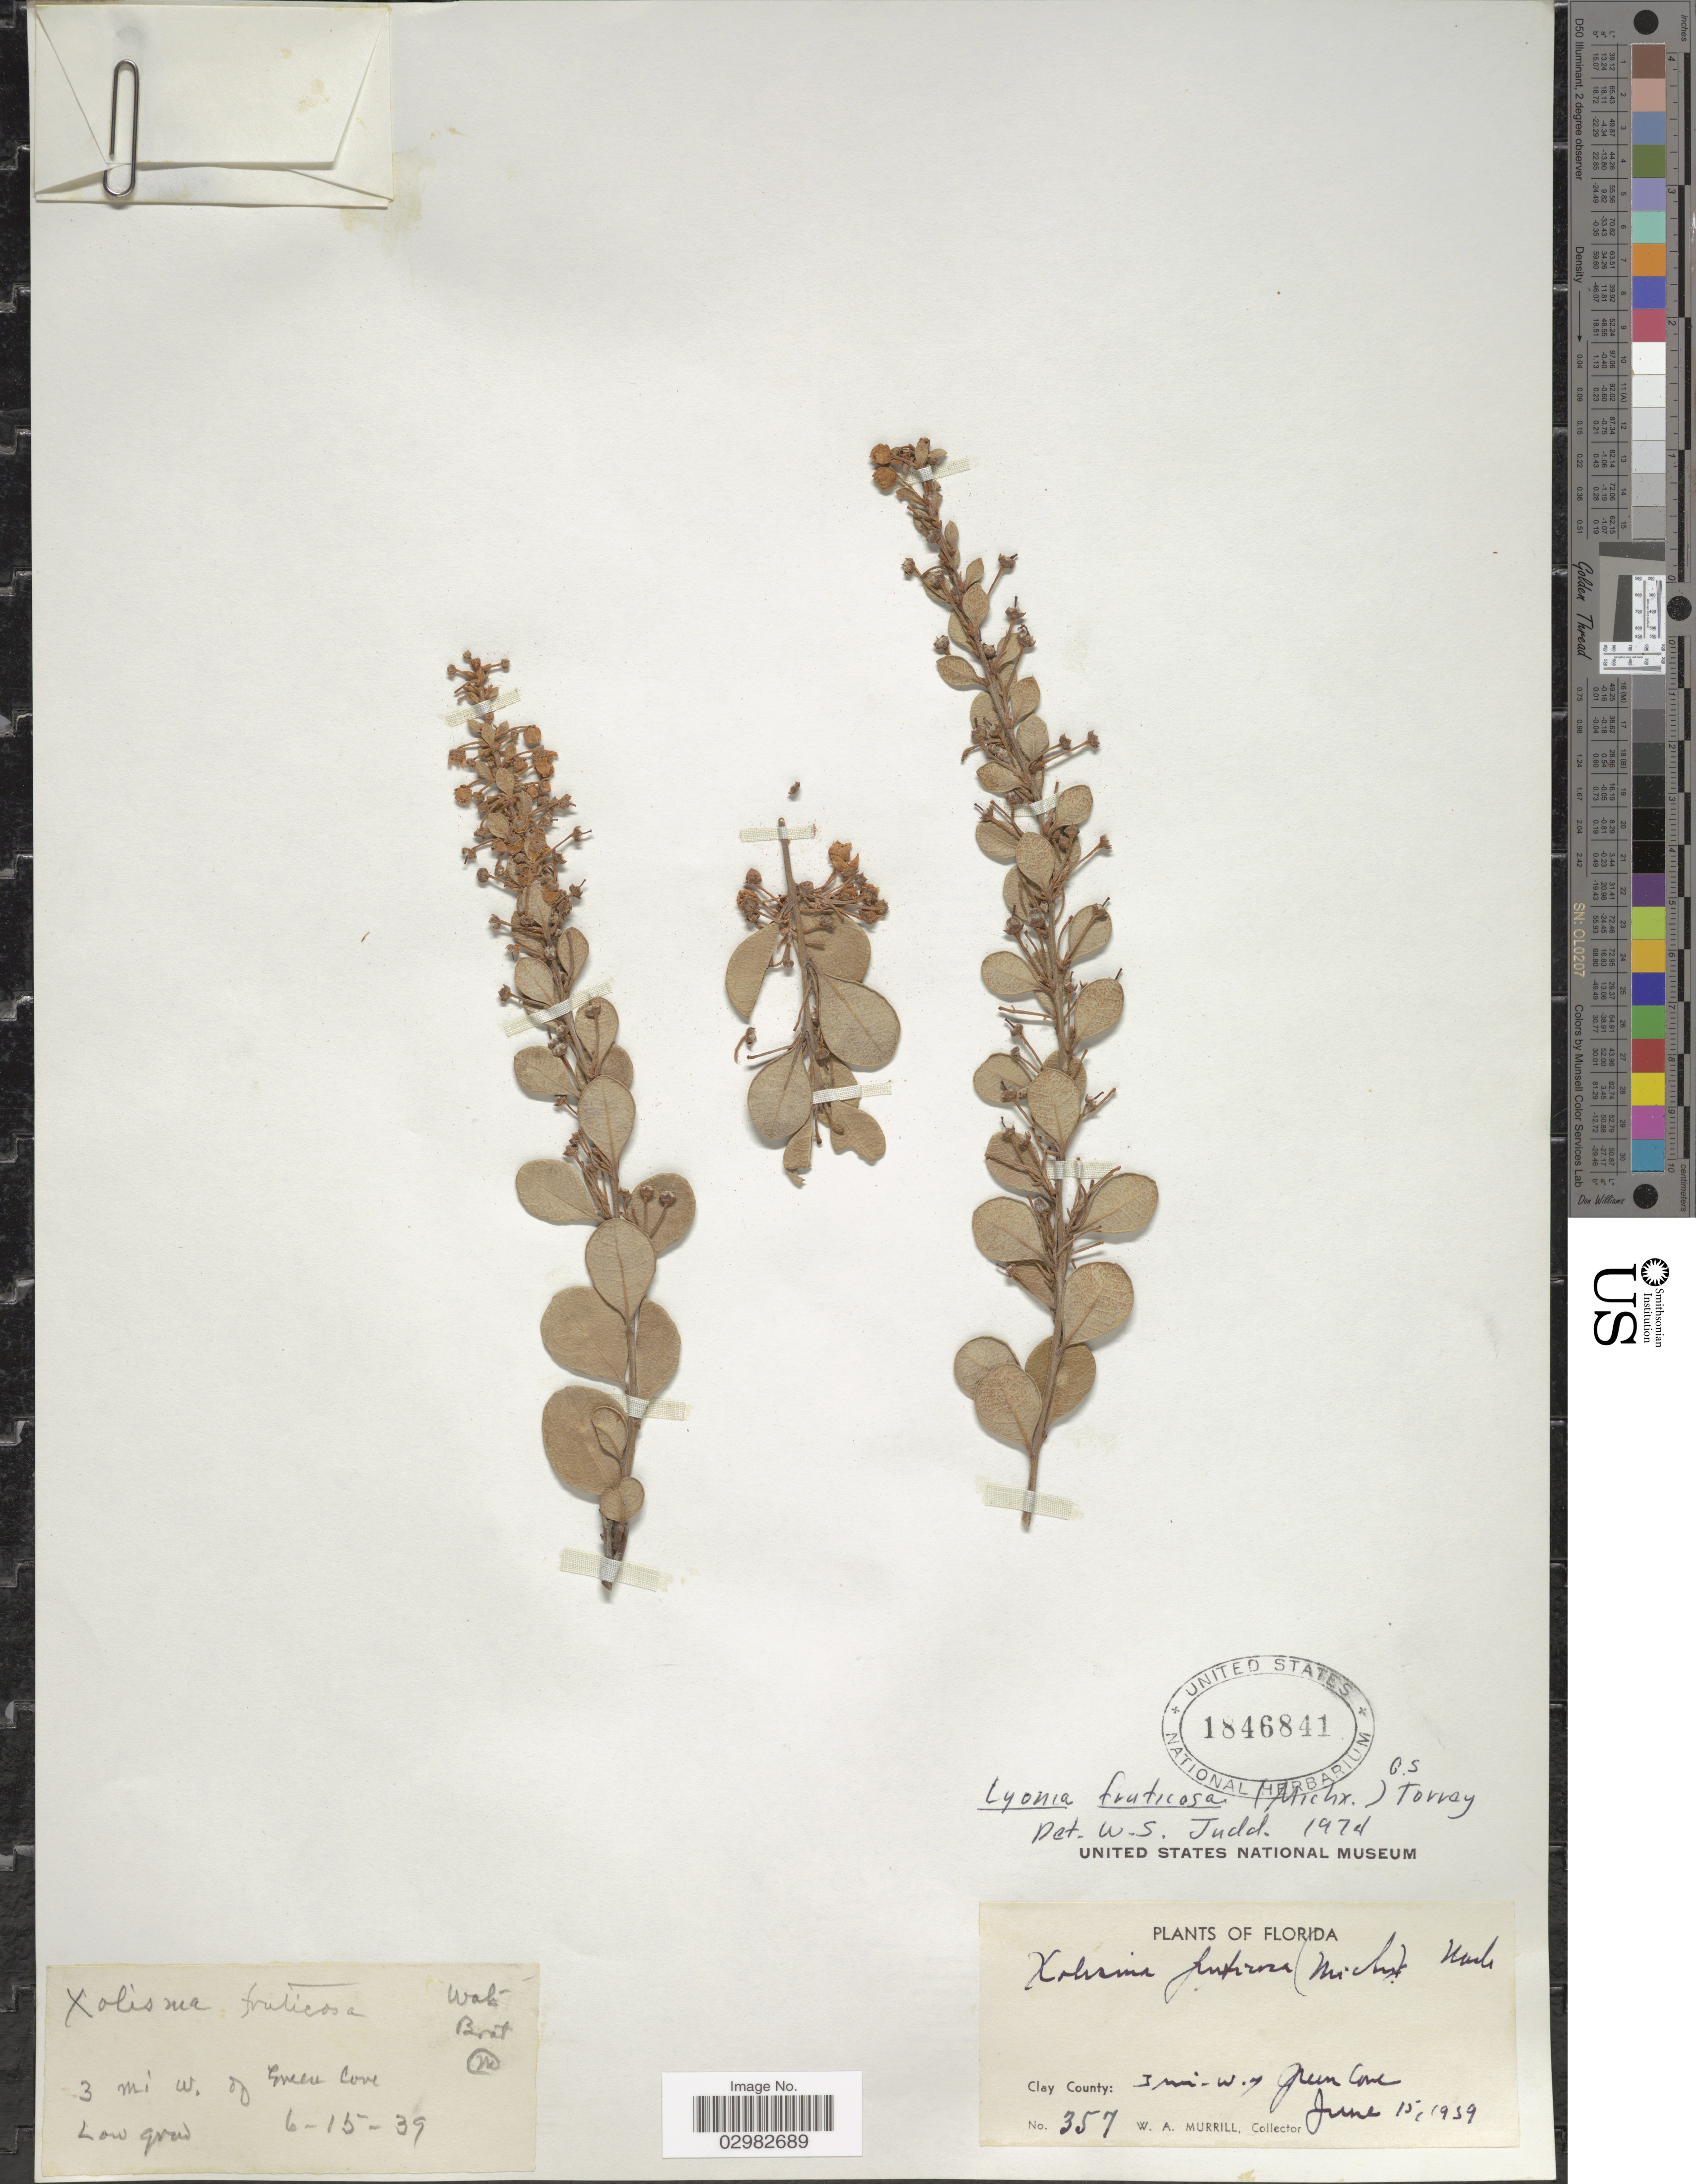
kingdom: Plantae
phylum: Tracheophyta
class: Magnoliopsida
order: Ericales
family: Ericaceae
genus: Lyonia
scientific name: Lyonia fruticosa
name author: (Michx.) G.S. Torr.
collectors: W. A. Murrill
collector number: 357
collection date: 1959-06-15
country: United States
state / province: Florida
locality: Clay County: 3 mi. W. of Green cove.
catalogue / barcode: US 1846841